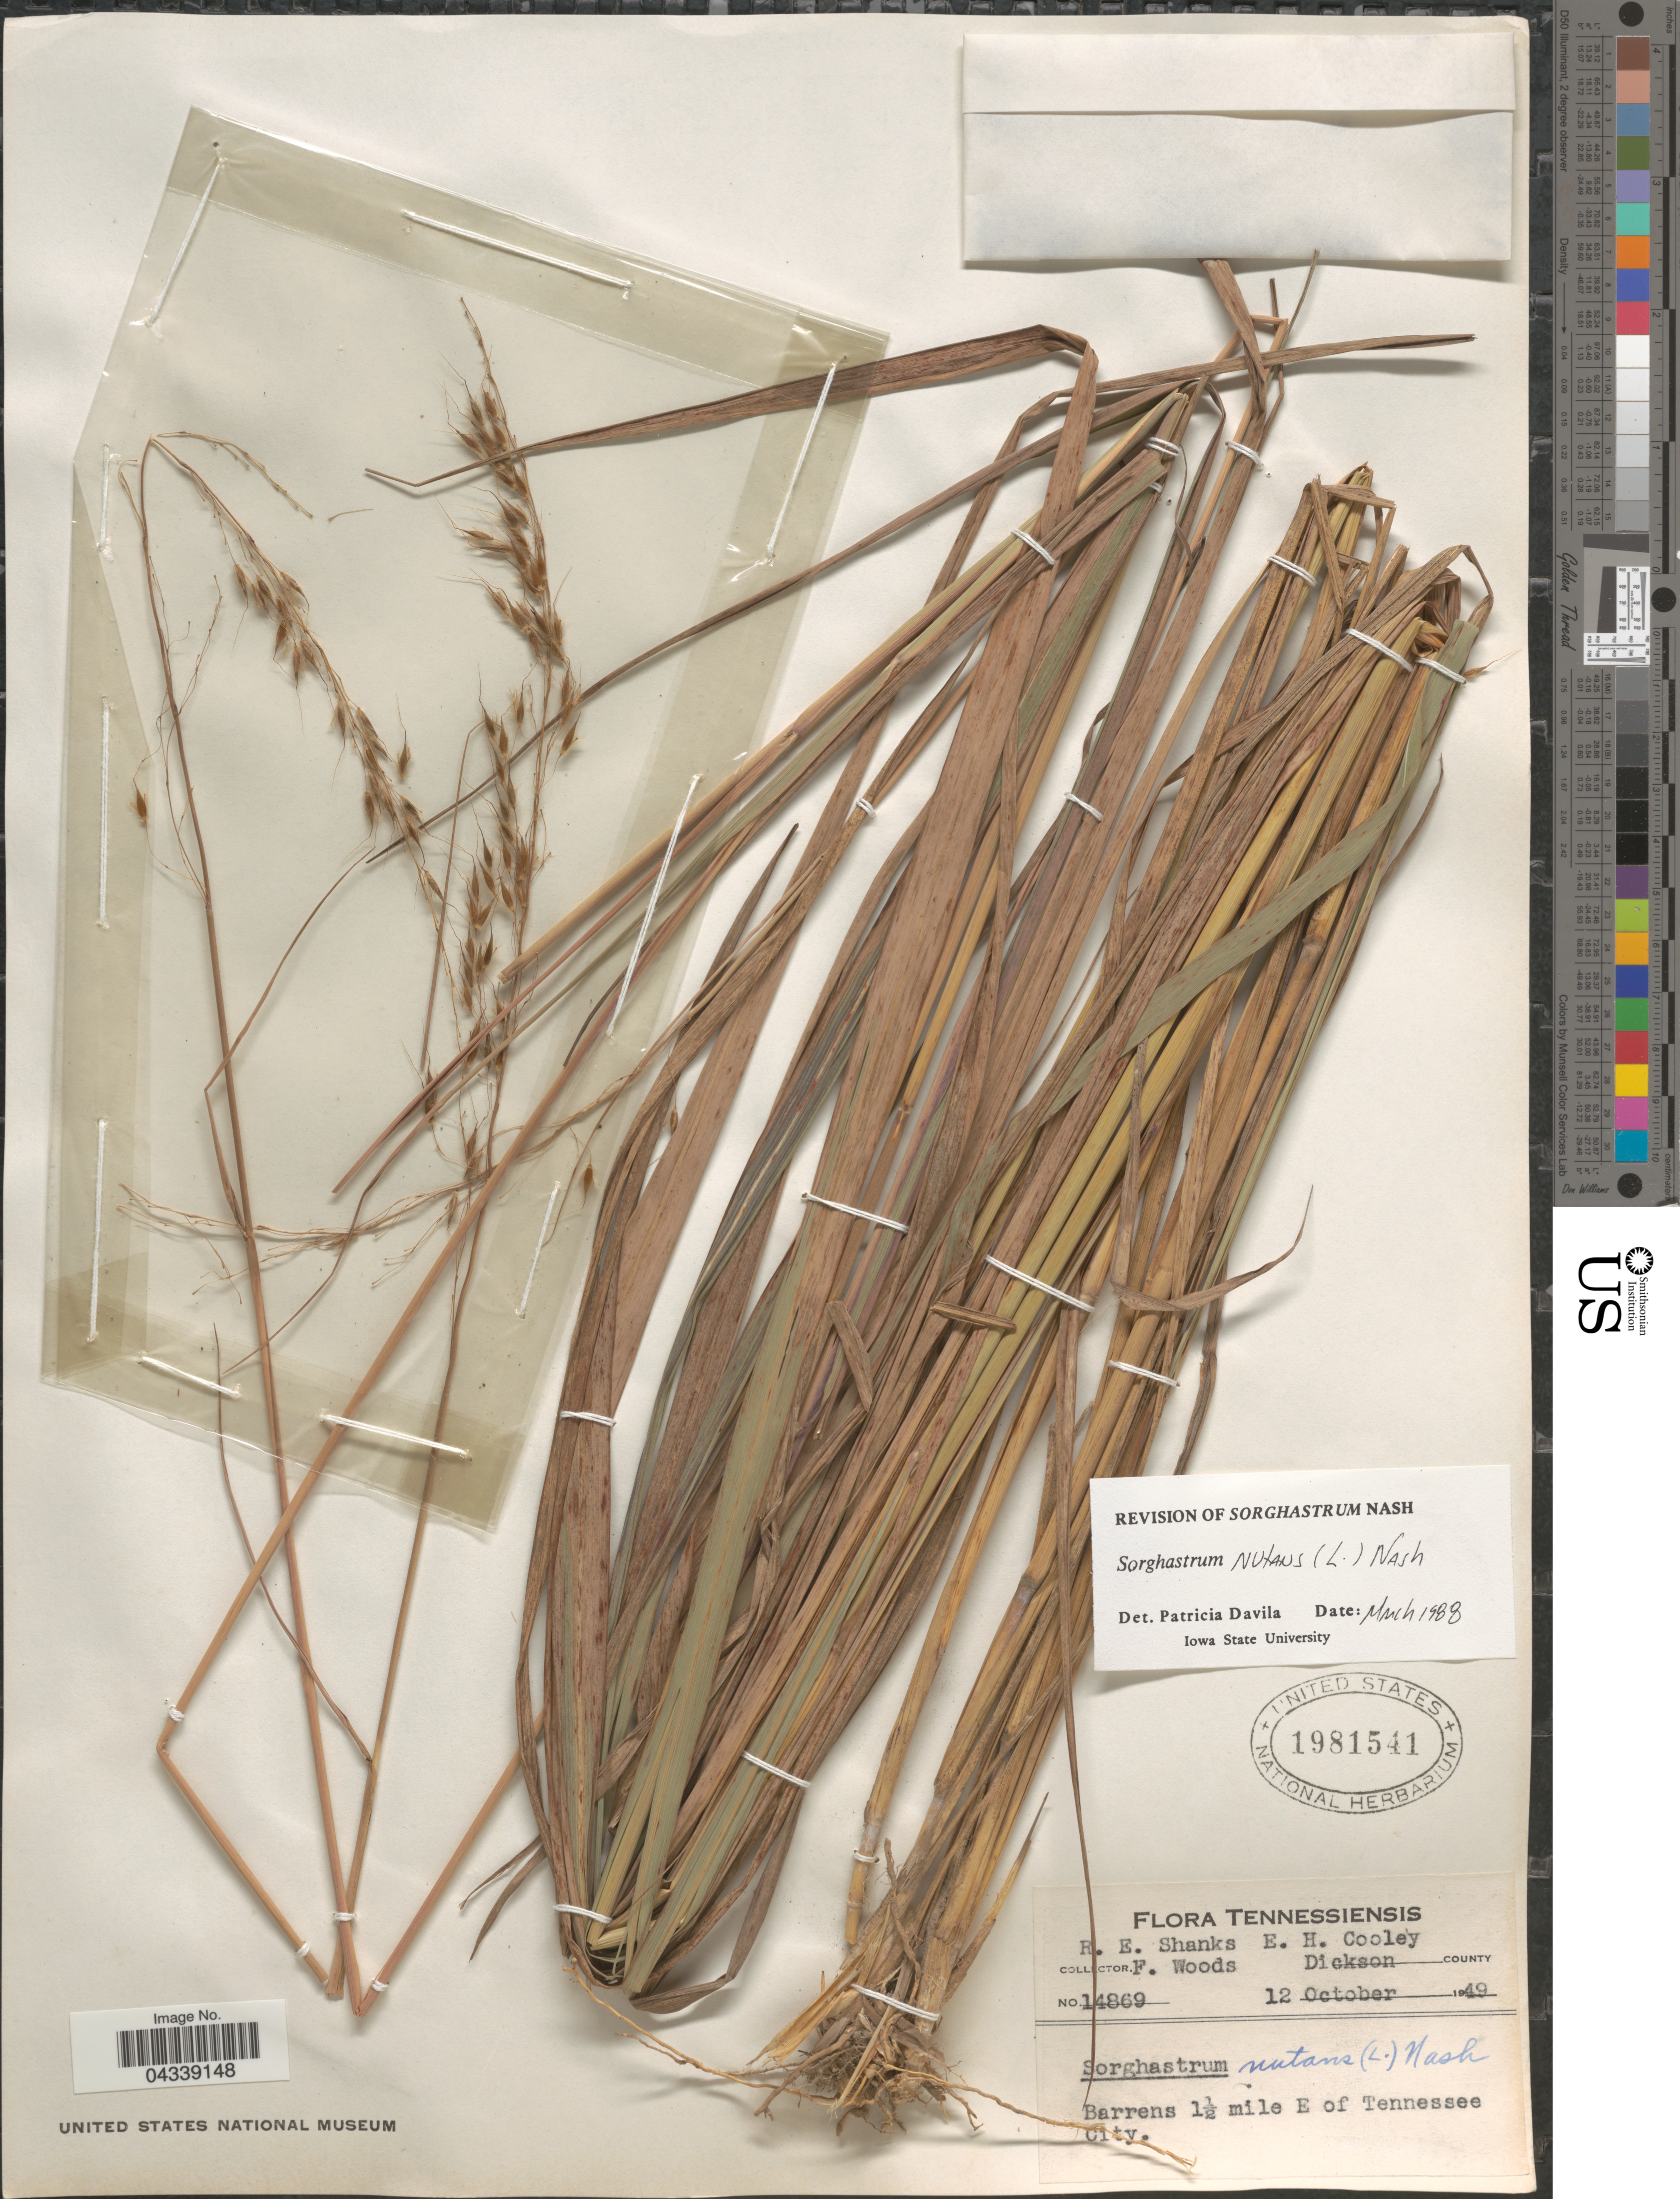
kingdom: Plantae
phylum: Tracheophyta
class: Liliopsida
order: Poales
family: Poaceae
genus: Sorghastrum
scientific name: Sorghastrum nutans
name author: (L.) Nash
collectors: R. Shanks, F. Woods & E. H. Cooley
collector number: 14869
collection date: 1949-10-12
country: United States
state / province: Tennessee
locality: Dickson County. Barrens 1½ mile E of Tennessee City.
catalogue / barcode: US 1981541